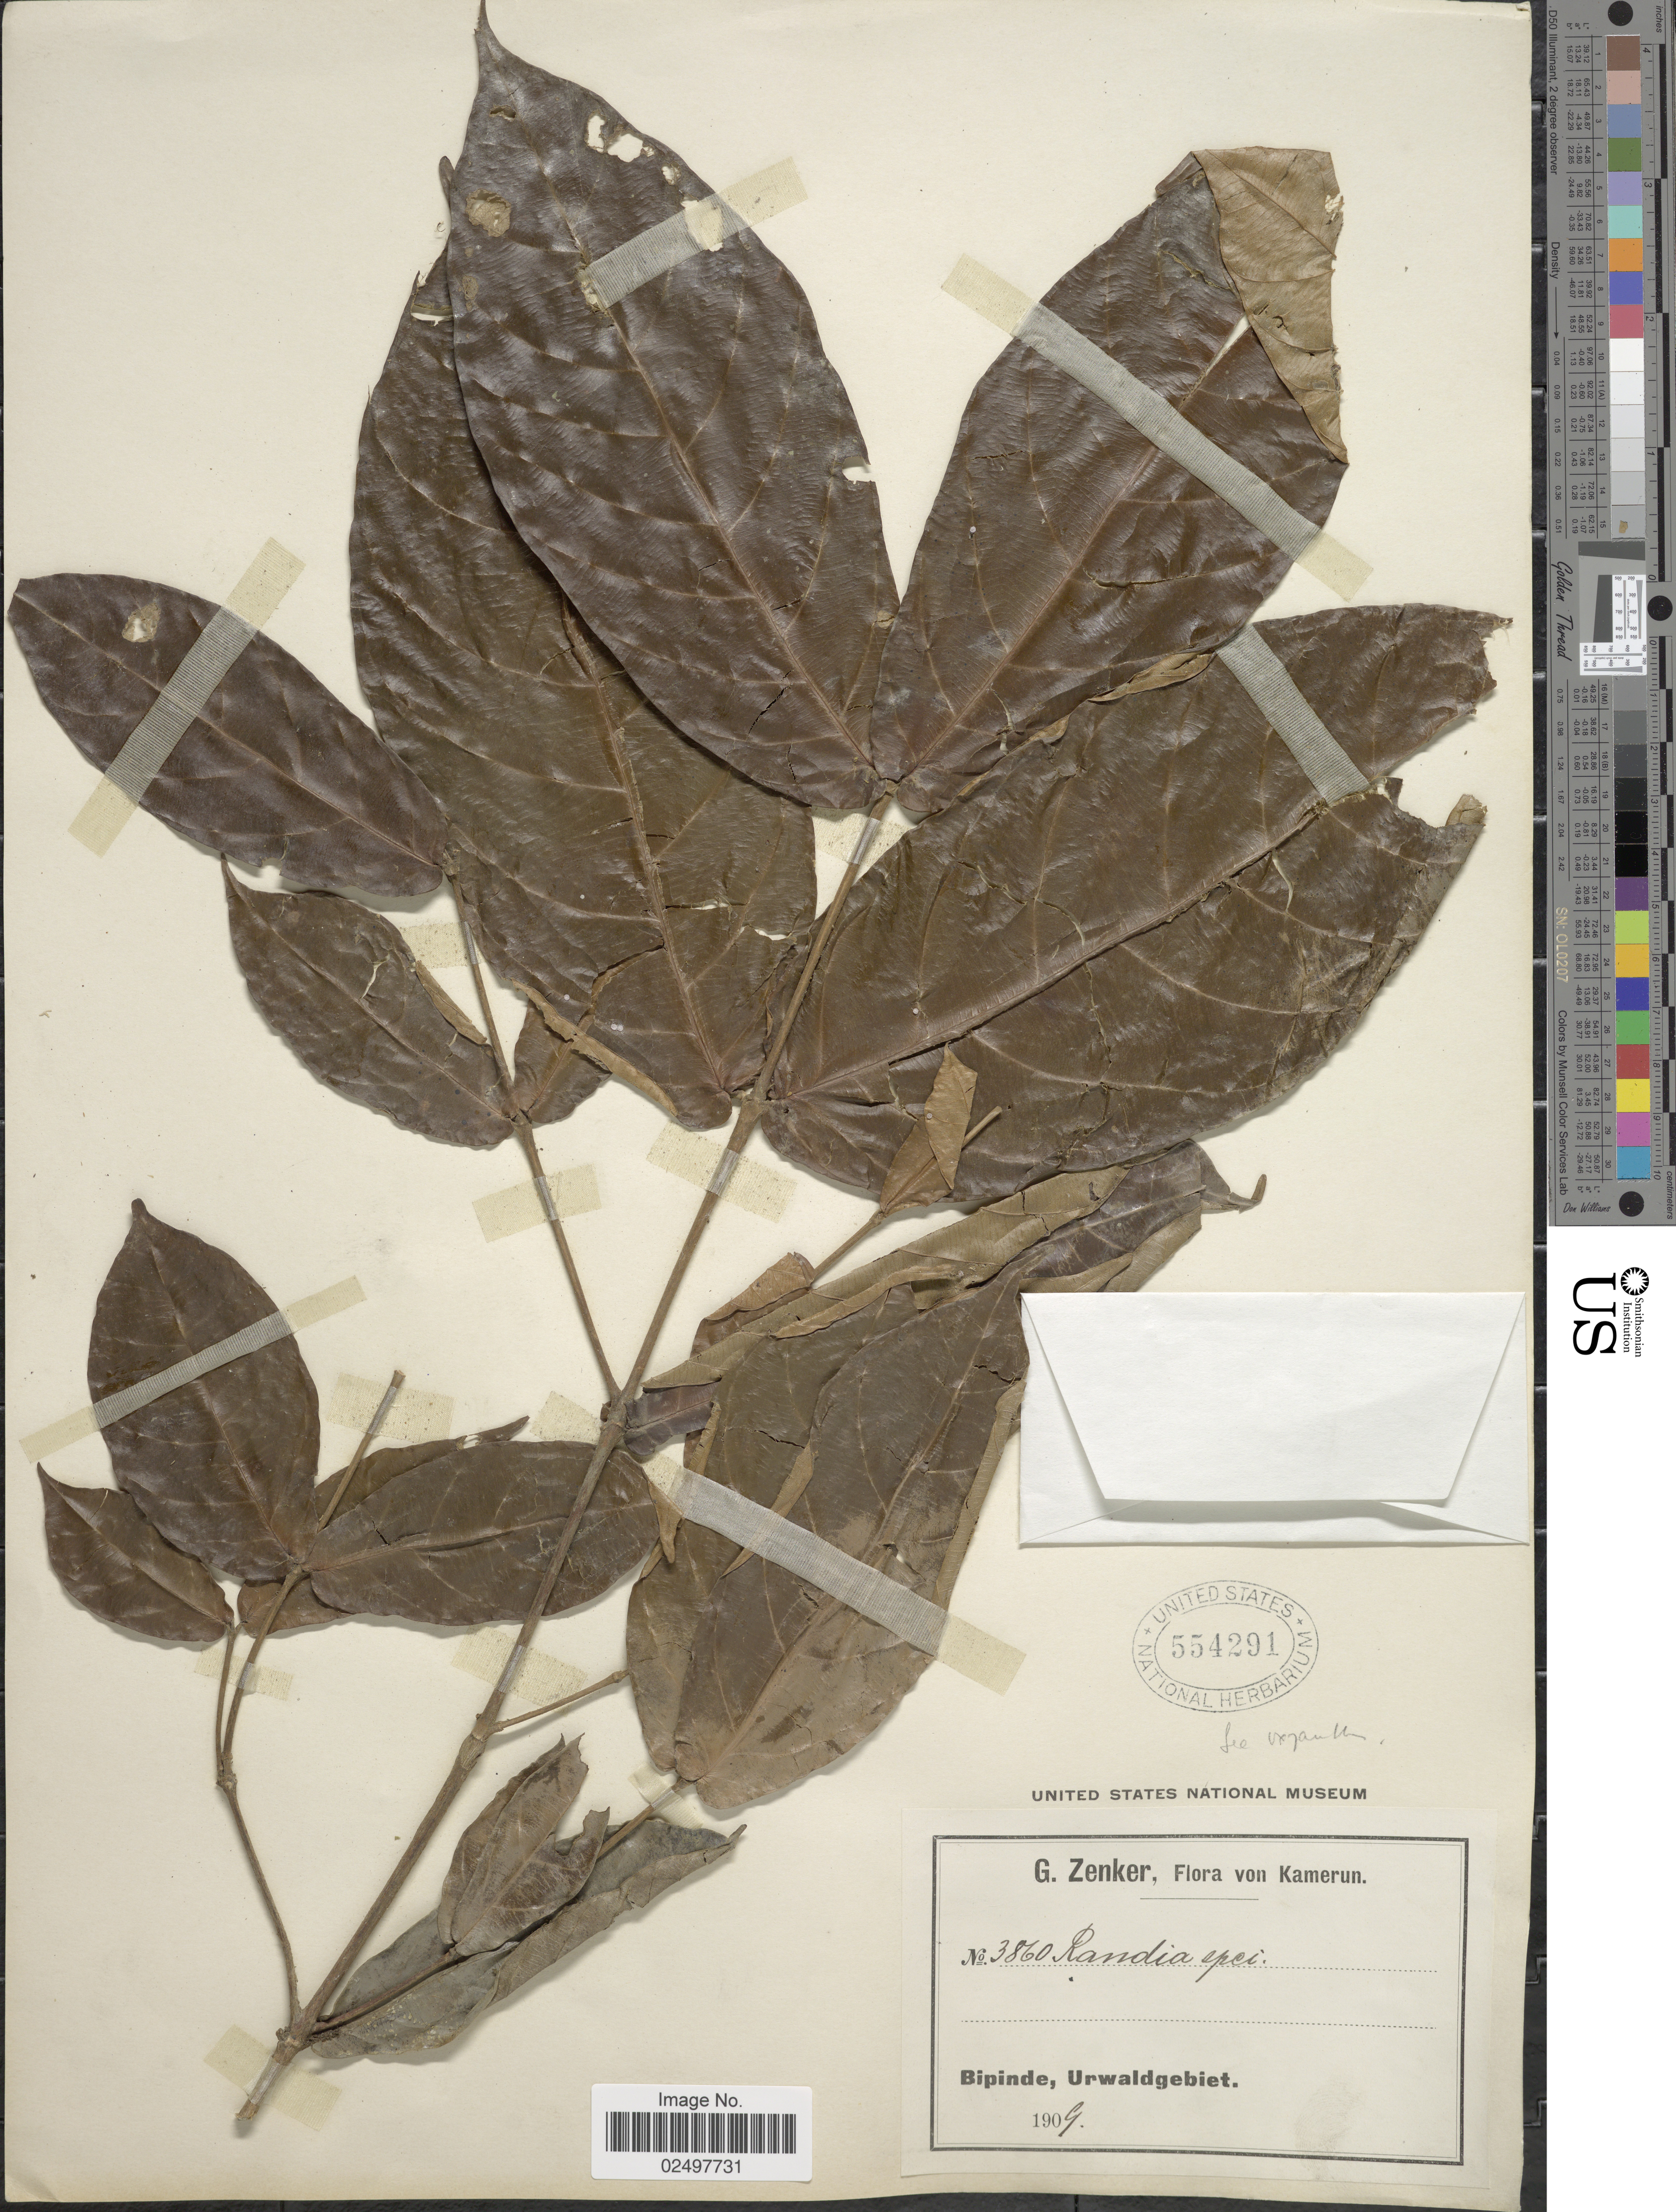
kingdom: Plantae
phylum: Tracheophyta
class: Magnoliopsida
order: Gentianales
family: Rubiaceae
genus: Oxyanthus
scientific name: Oxyanthus sp.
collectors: G. A. Zenker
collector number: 3860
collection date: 1909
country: Cameroon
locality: Kamerun. Bipinde, Urwaldgebiet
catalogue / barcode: US 554291